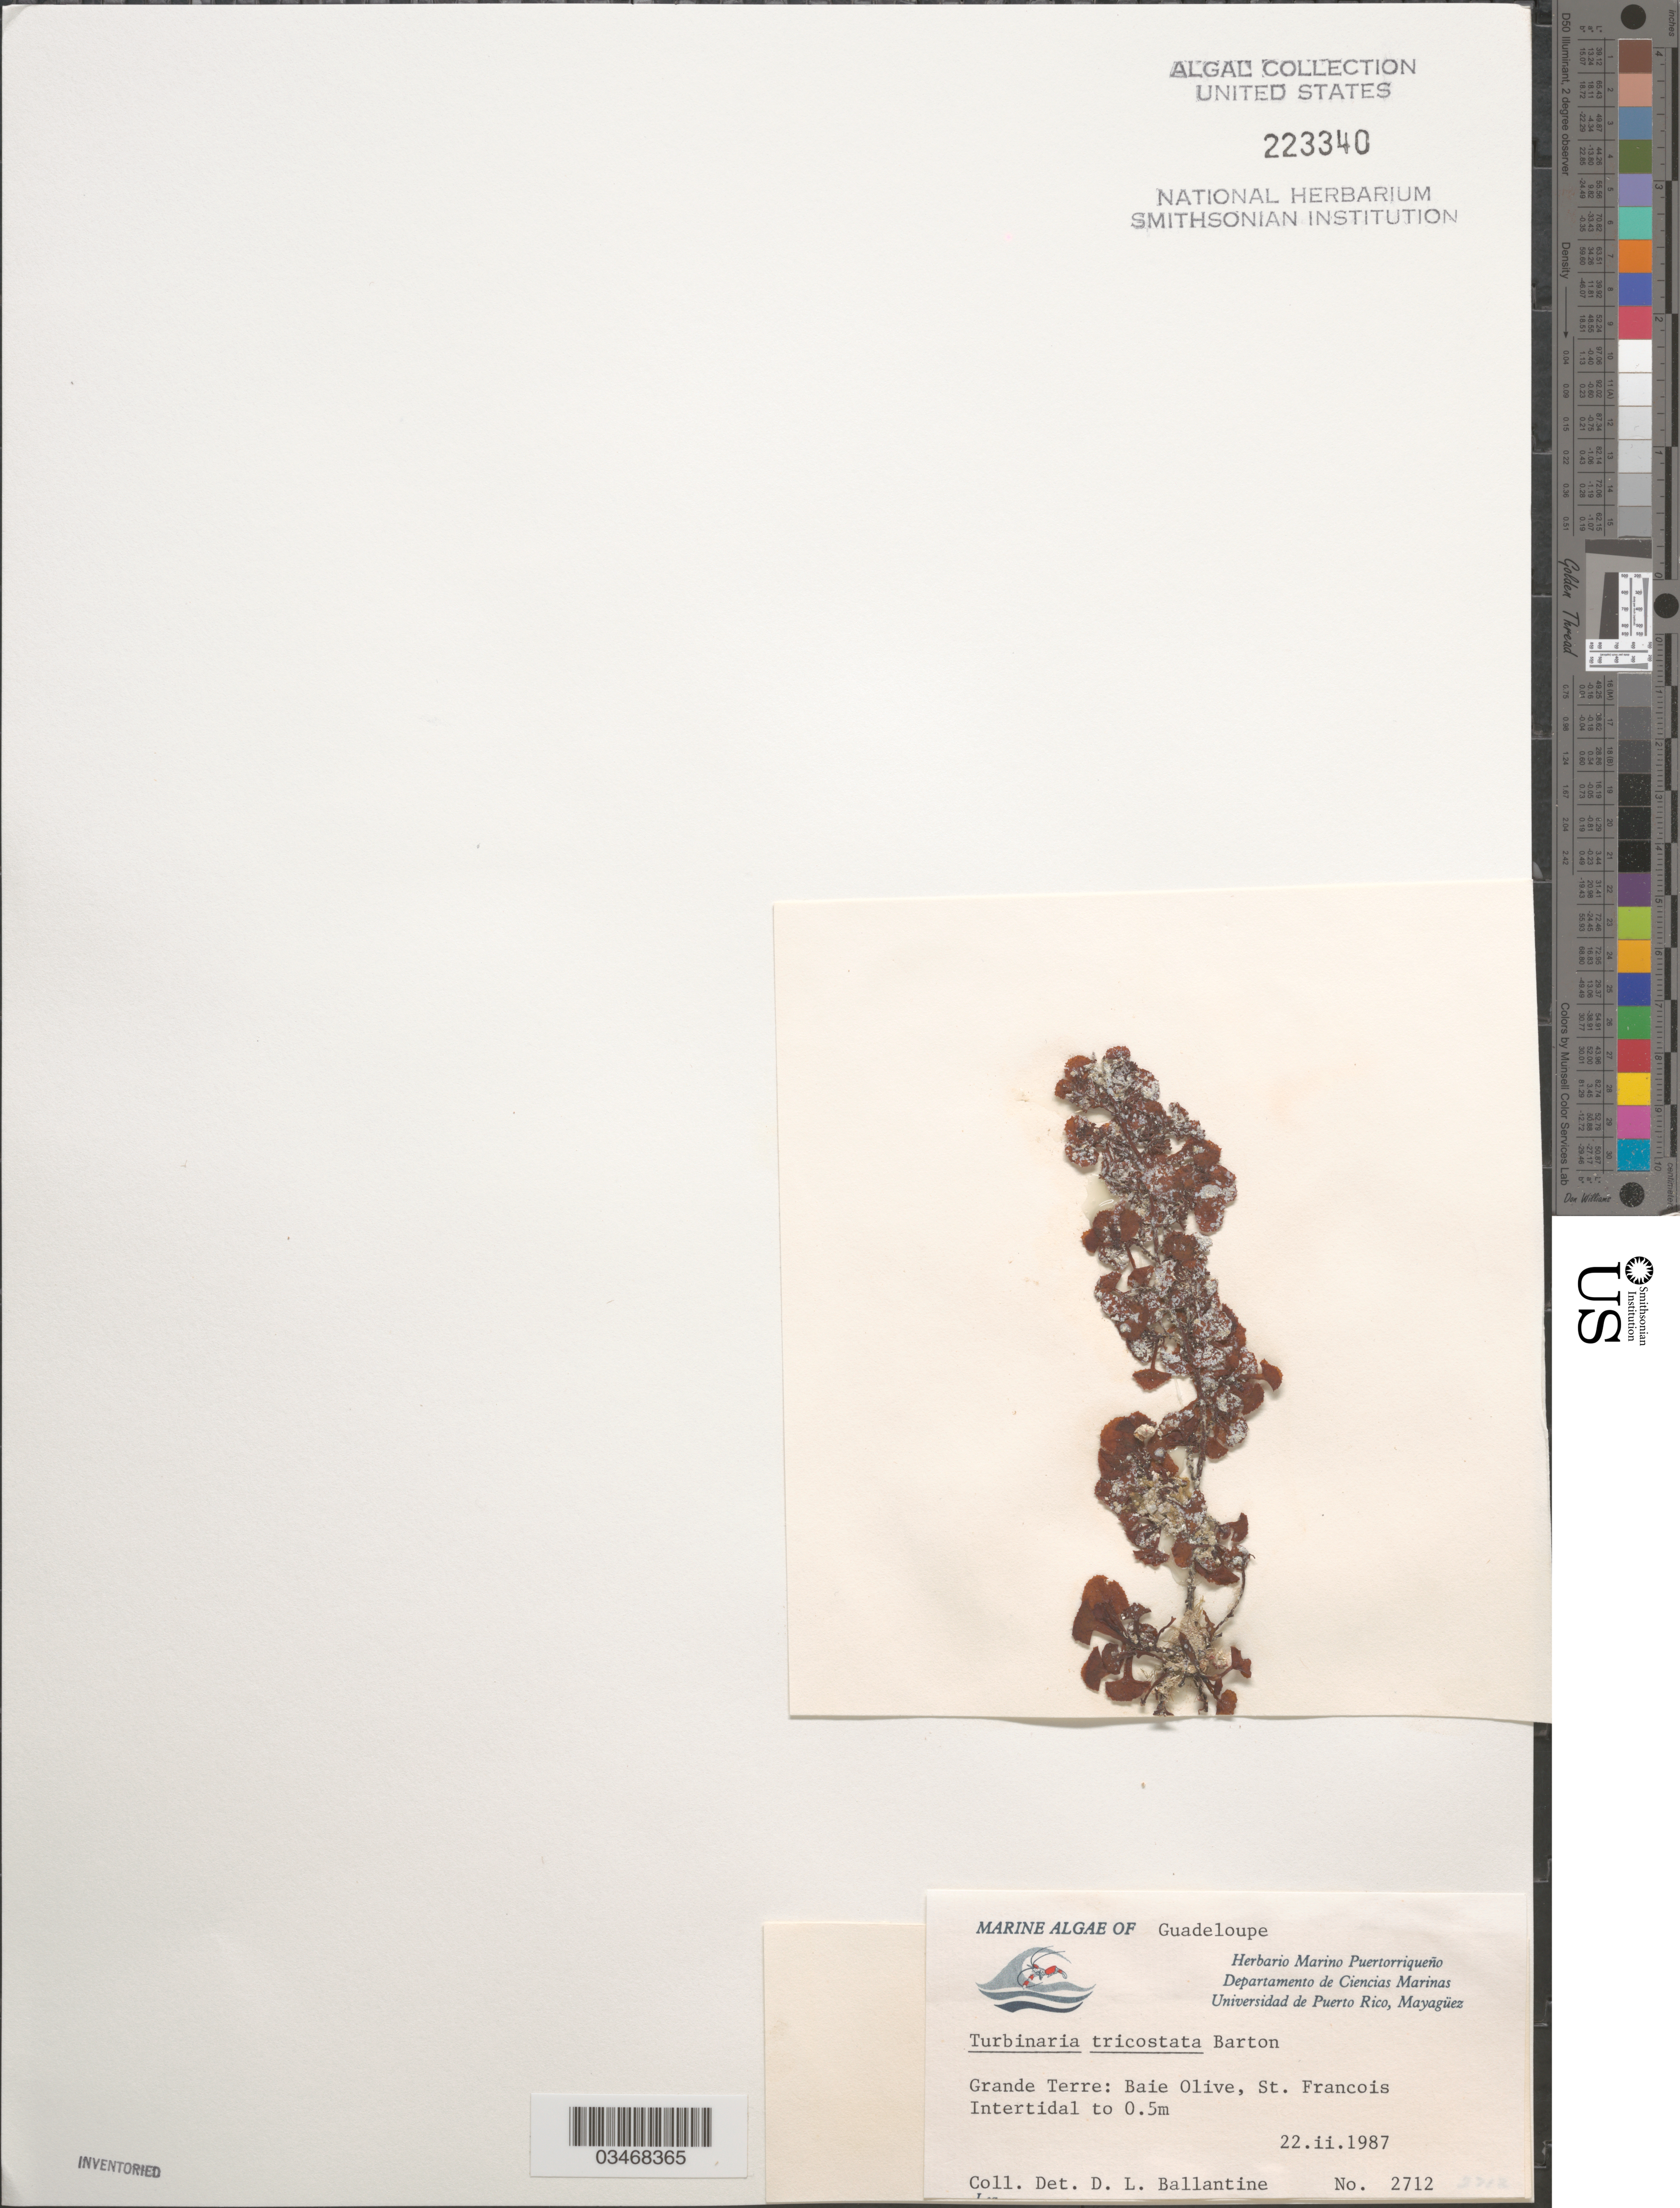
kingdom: Chromista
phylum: Ochrophyta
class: Phaeophyceae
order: Fucales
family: Sargassaceae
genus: Turbinaria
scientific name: Turbinaria tricostata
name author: E.S. Barton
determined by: Ballantine, D. L.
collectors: D.L. Ballantine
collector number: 2712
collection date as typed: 22 Feb 1987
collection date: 1987-02-22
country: Guadeloupe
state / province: Grande-Terre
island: Grande Terre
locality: Baie Olive, St. Francois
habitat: Intertidal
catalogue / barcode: US 223340